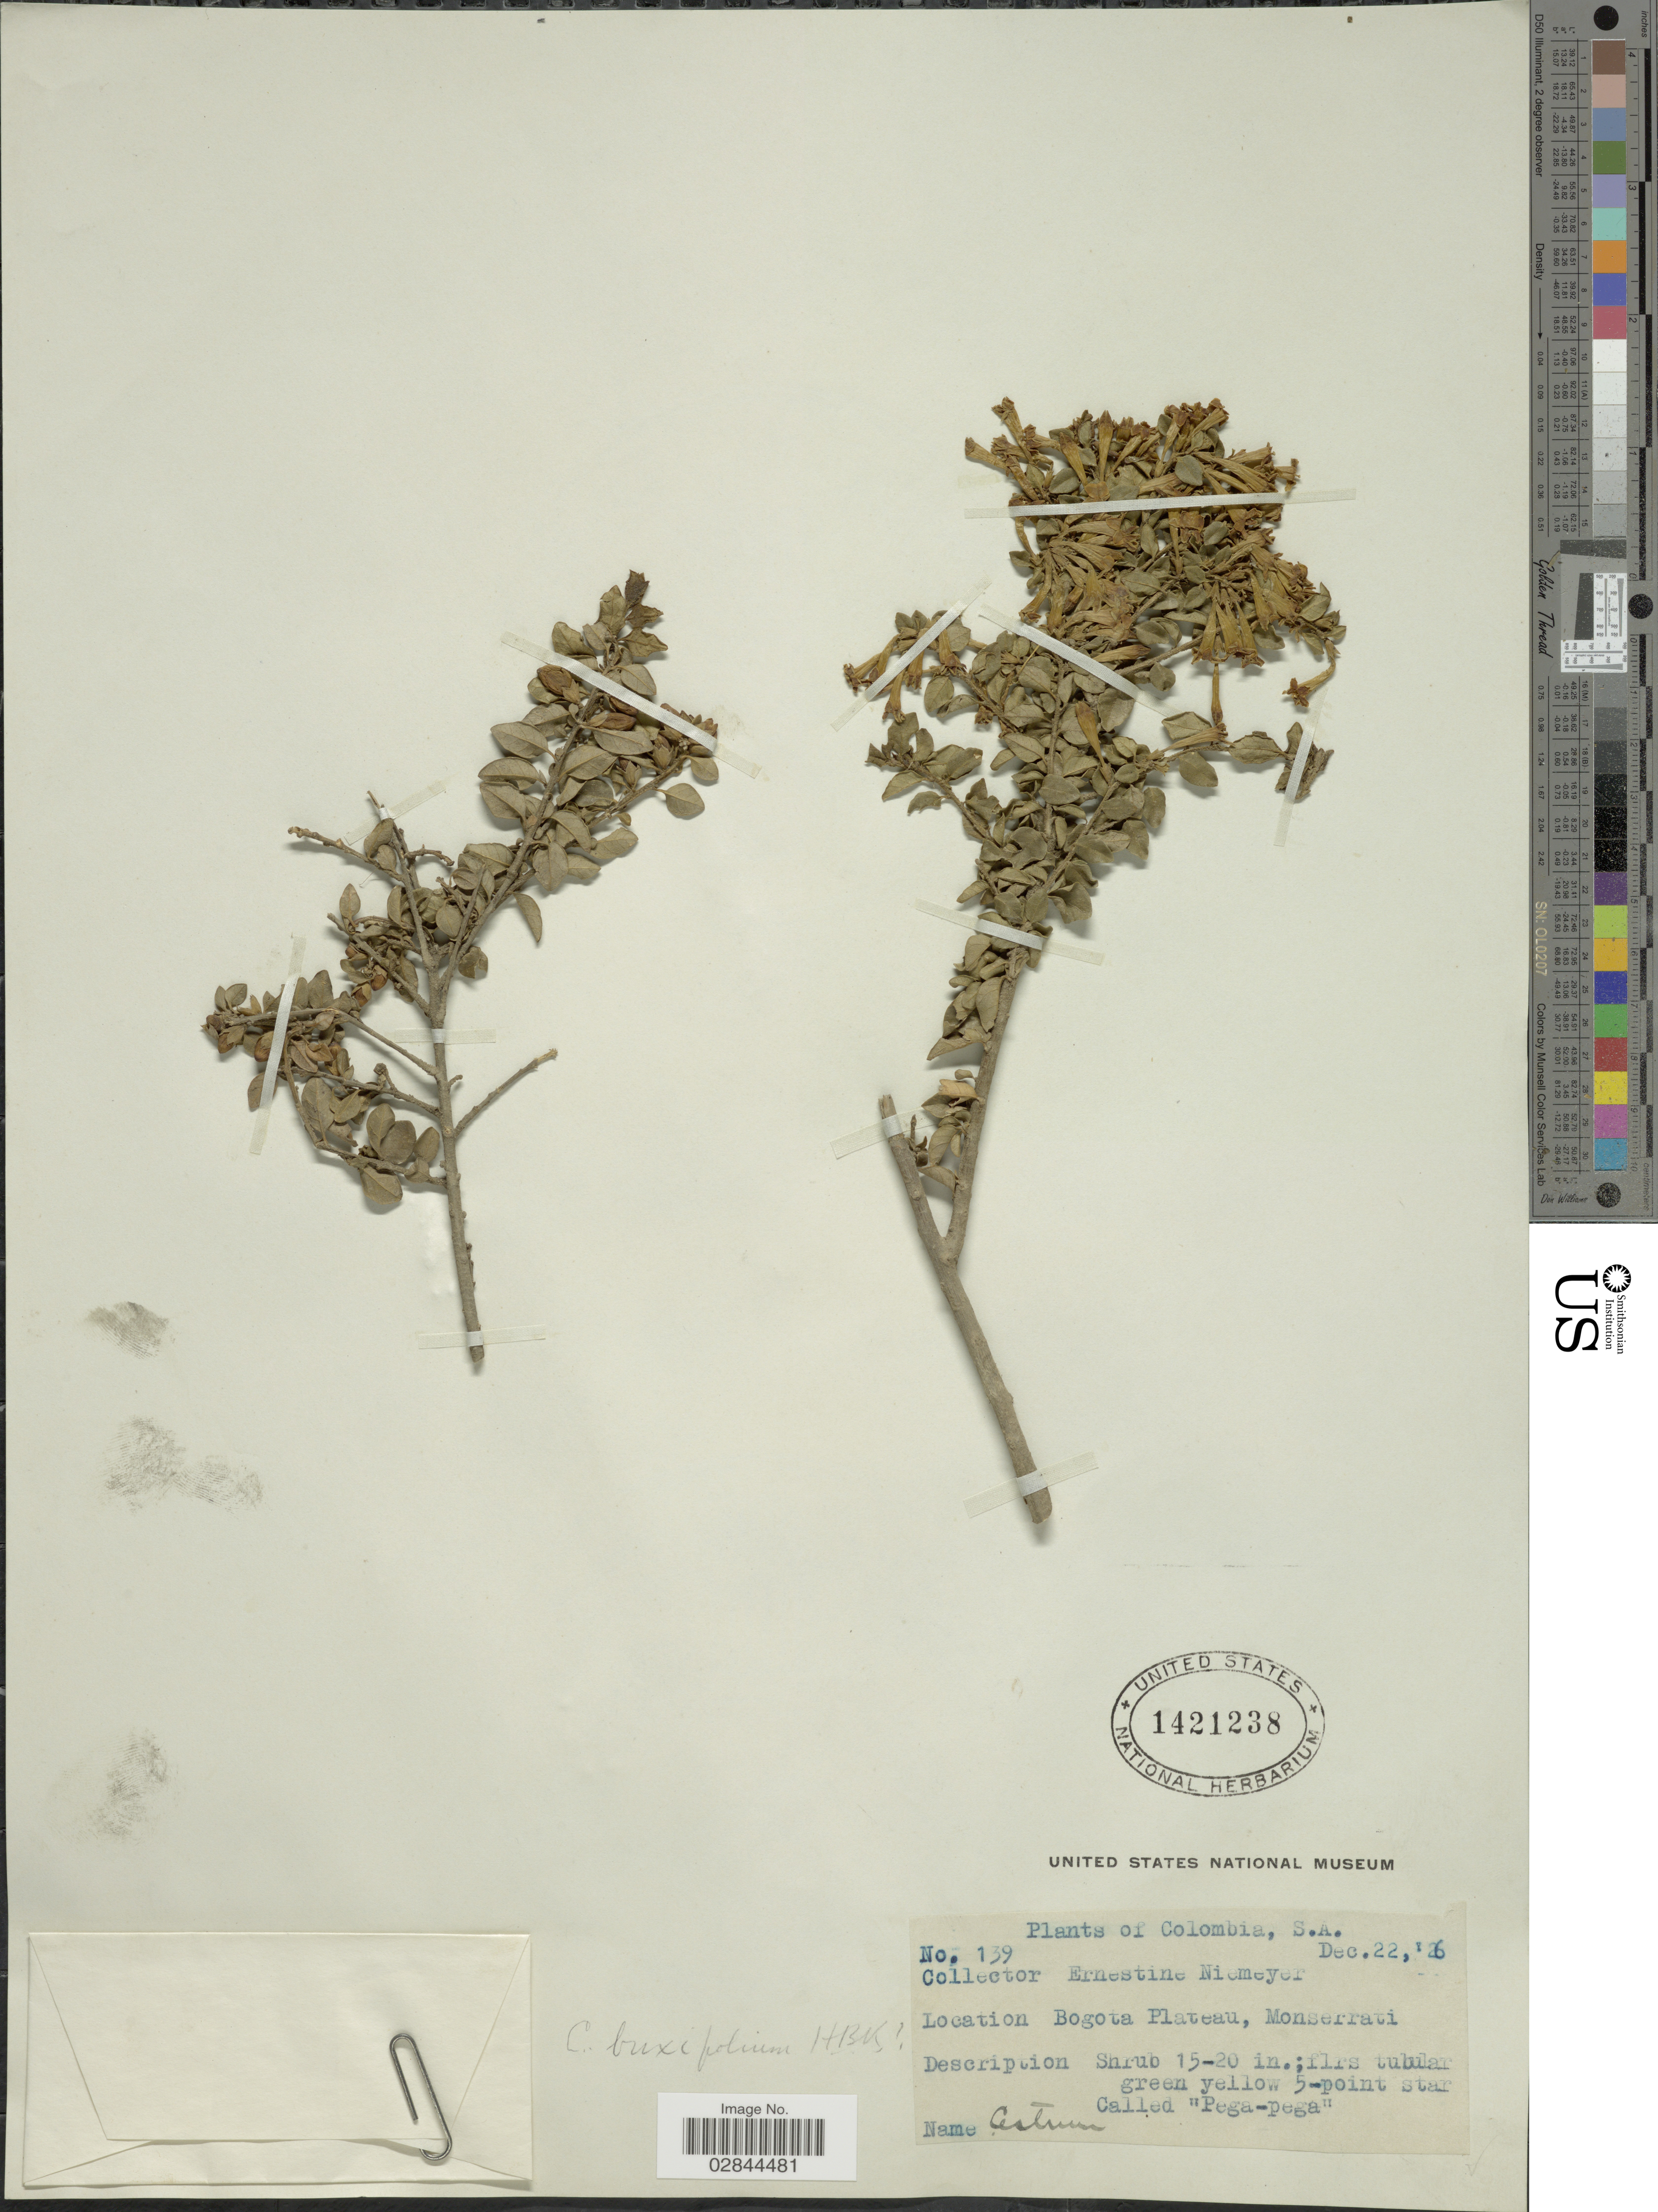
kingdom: Plantae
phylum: Tracheophyta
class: Magnoliopsida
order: Solanales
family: Solanaceae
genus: Cestrum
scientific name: Cestrum buxifolium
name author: Kunth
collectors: E. H. Niemeyer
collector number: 139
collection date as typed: Transcribed d/m/y: 22/12/26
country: Colombia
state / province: Bogota D.C.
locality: Bogota Plateau, Monserrati.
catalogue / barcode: US 1421238